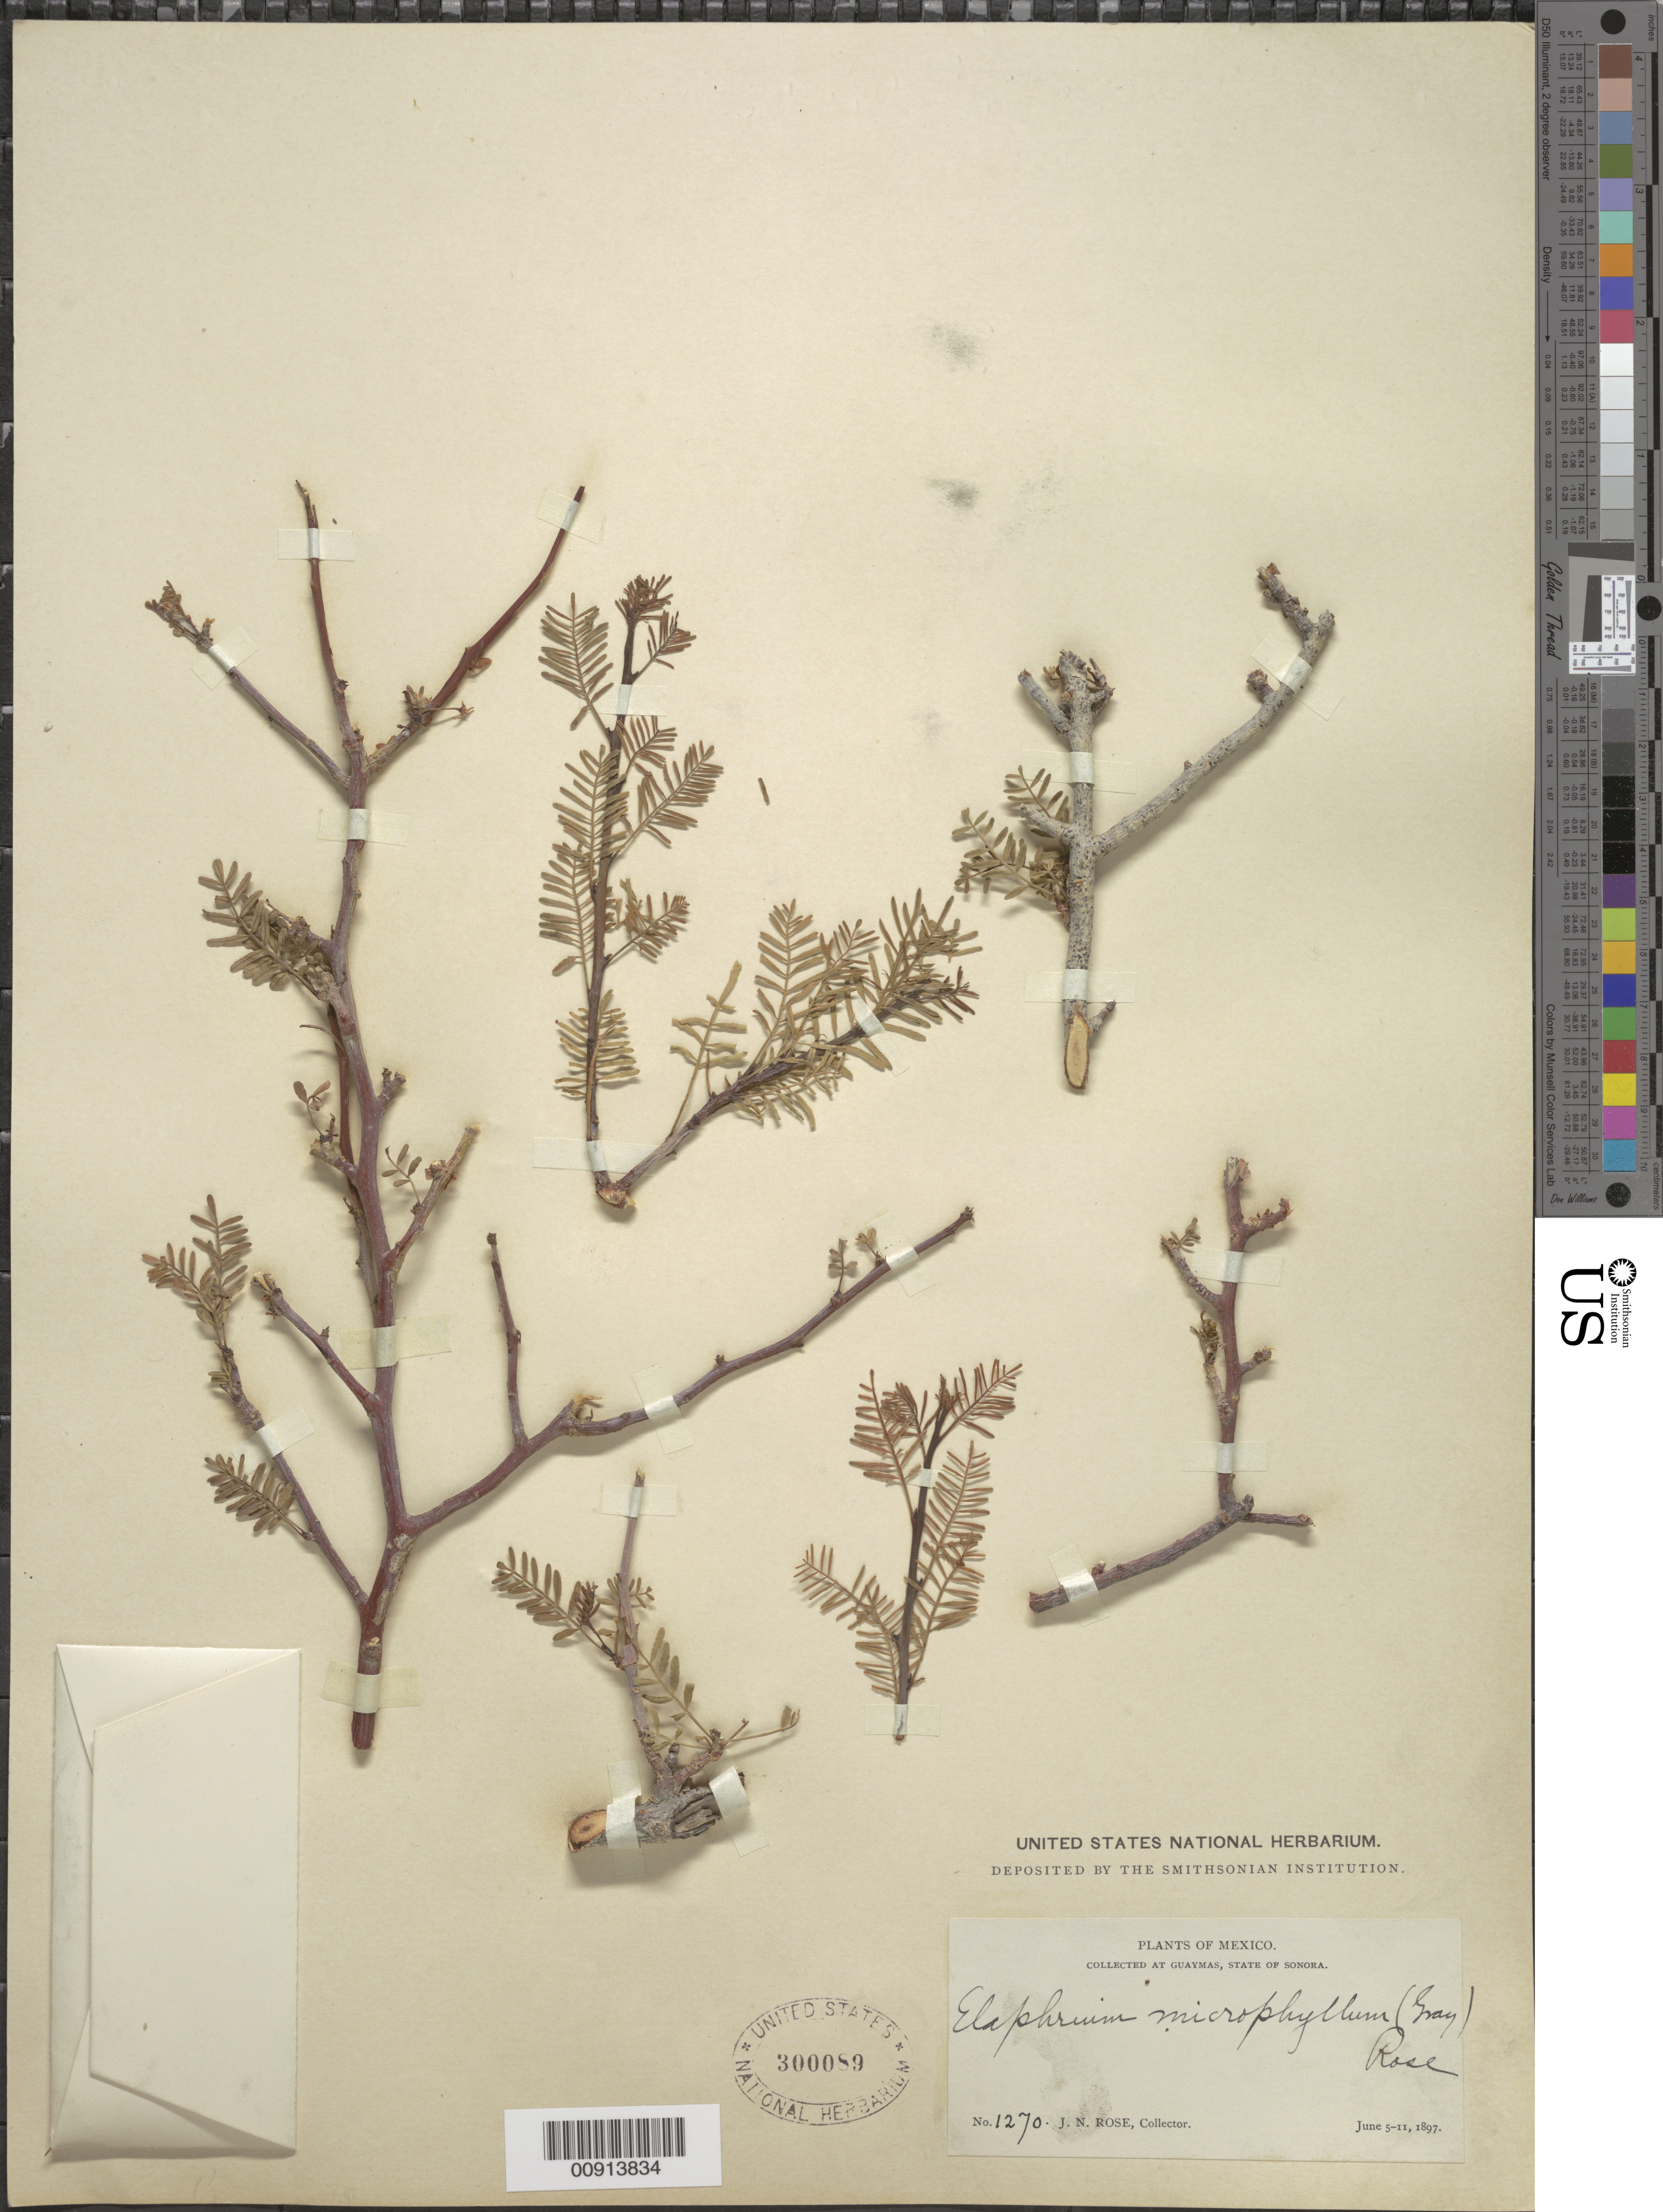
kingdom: Plantae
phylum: Tracheophyta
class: Magnoliopsida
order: Sapindales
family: Burseraceae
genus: Bursera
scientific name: Bursera microphylla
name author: A. Gray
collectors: J. N. Rose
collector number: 1270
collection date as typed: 05 Jun 1897 to 11 Jun 1897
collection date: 1897-06-05/1897-06-11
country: Mexico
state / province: Sonora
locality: Guaymas, State of Sonora.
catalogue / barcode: US 300089